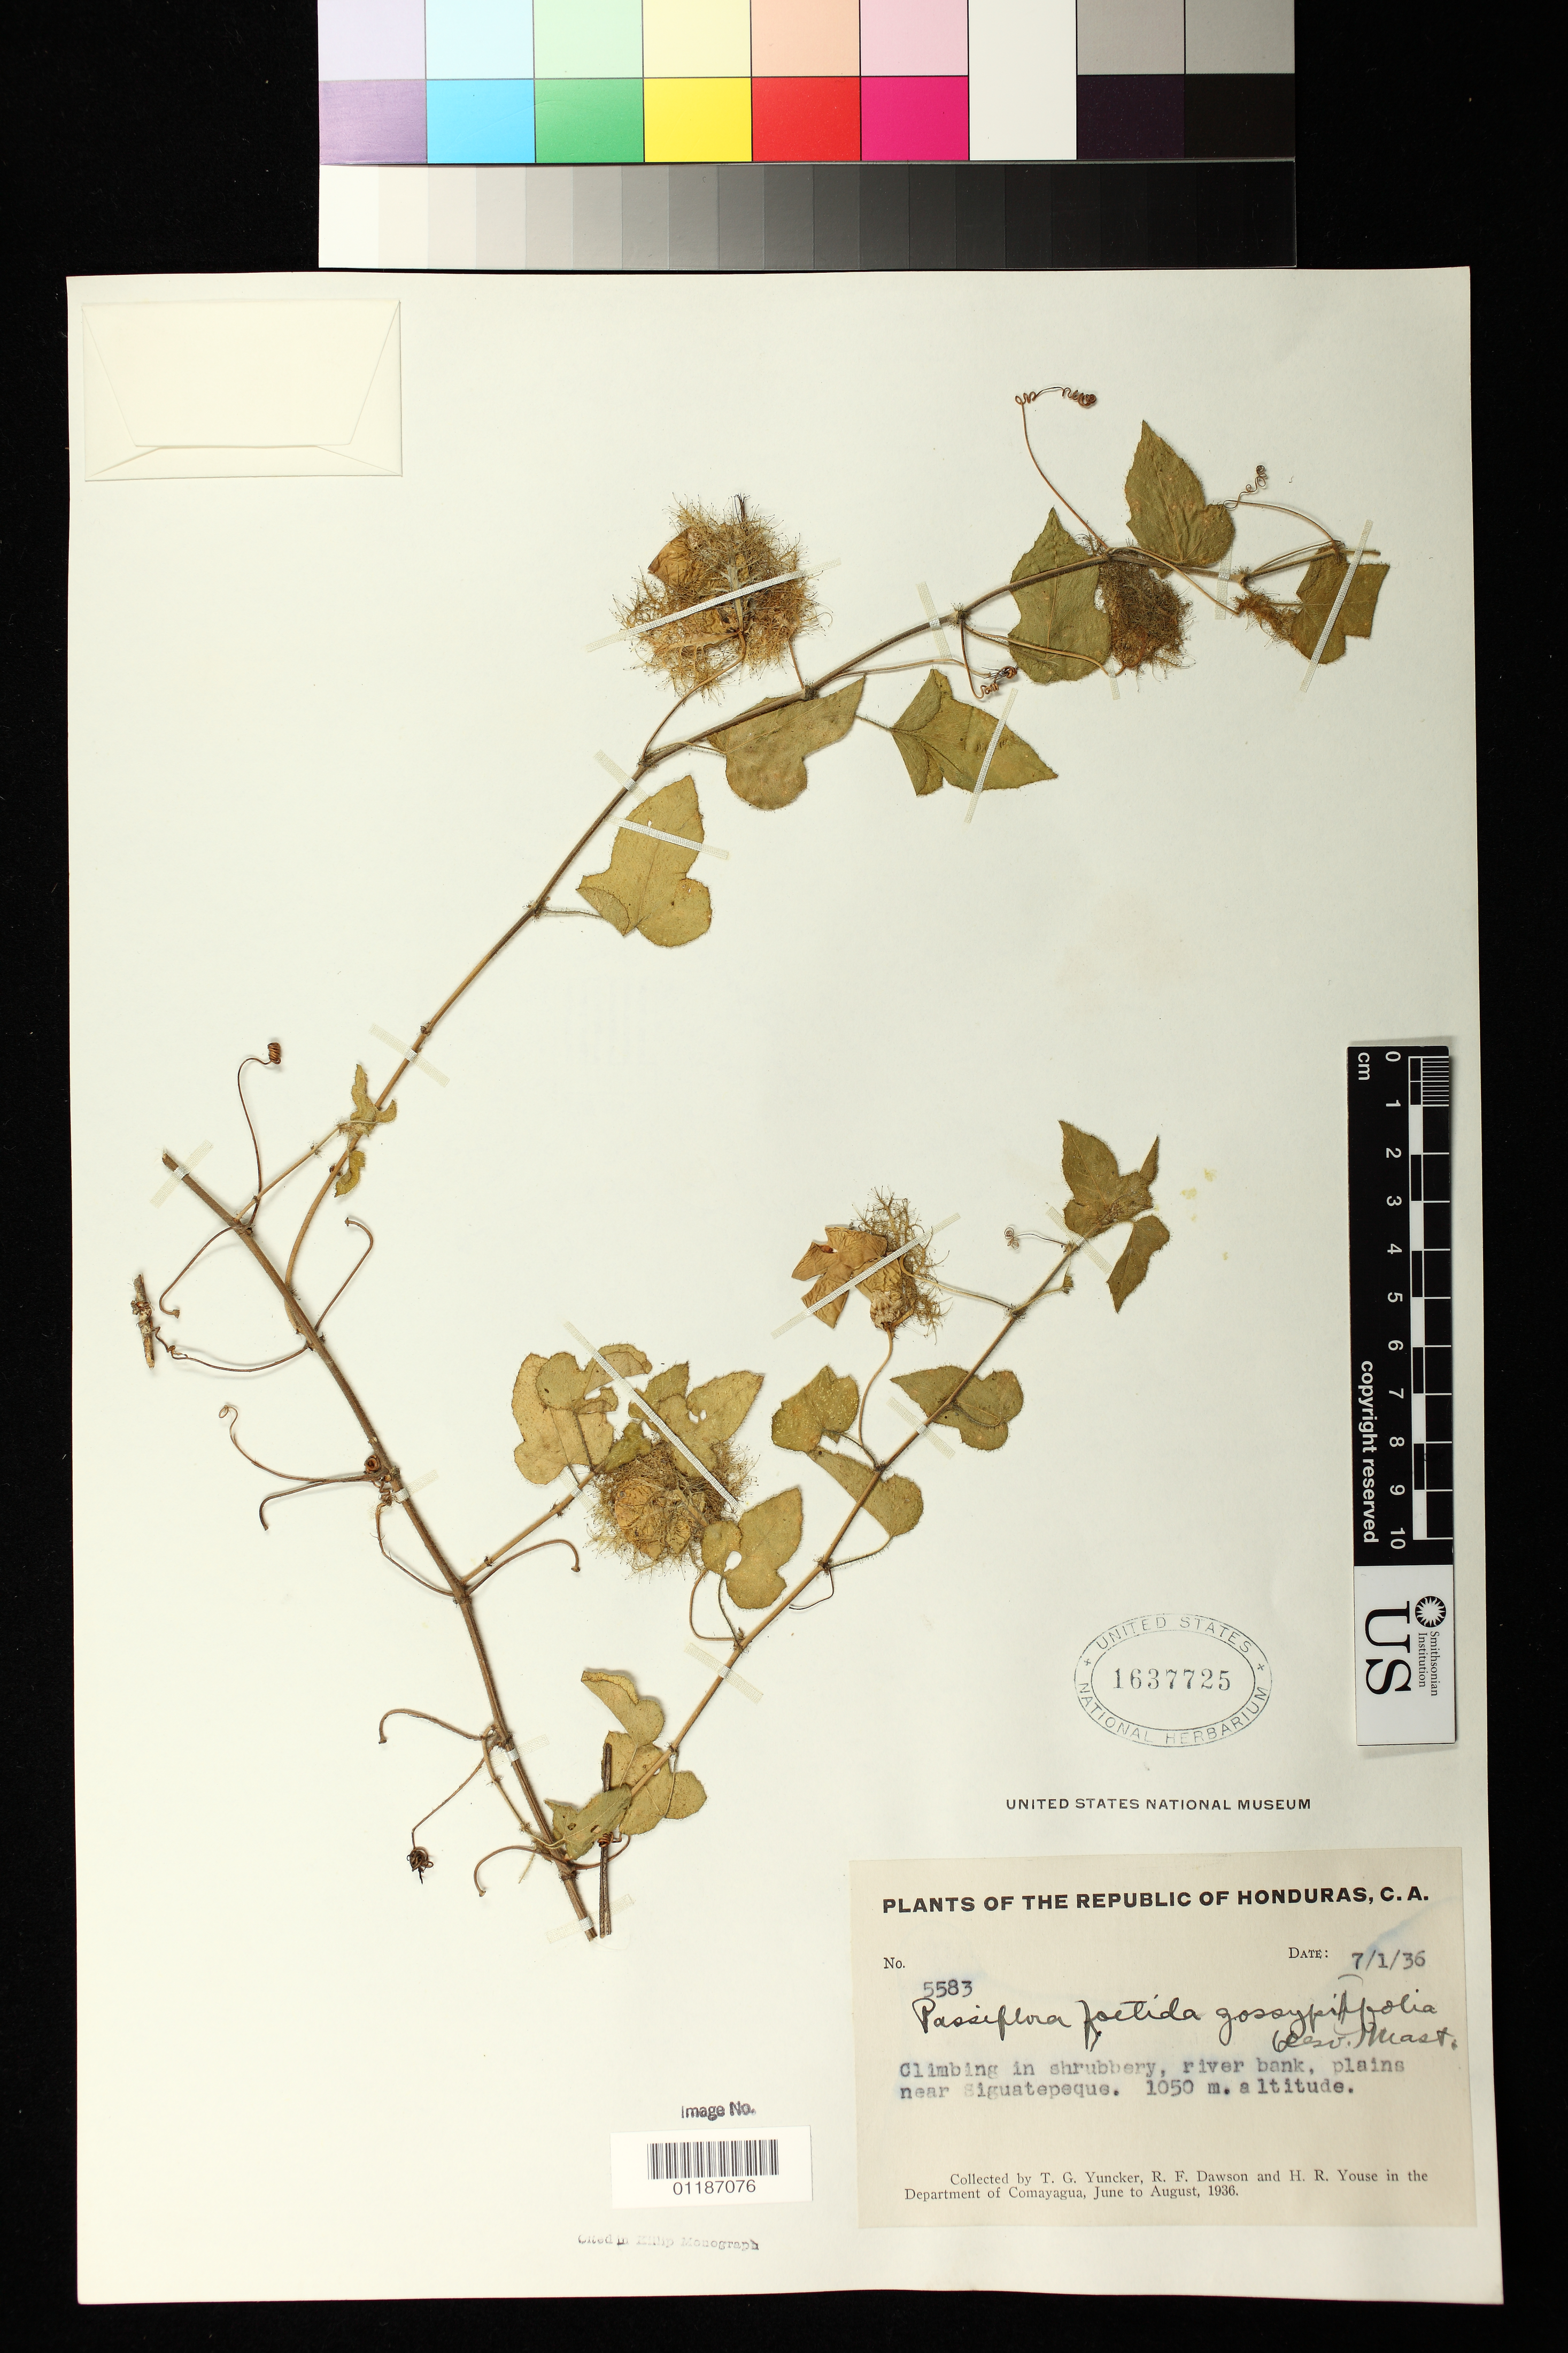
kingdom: Plantae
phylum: Tracheophyta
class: Magnoliopsida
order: Malpighiales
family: Passifloraceae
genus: Passiflora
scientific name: Passiflora foetida var. gossypiifolia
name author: (Desv.) Mast.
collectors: T. G. Yuncker, R. F. Dawson & H. Youse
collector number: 5583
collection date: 1936-07-01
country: Honduras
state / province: Comayagua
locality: Siguatepeque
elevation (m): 1050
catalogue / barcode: US 1637725